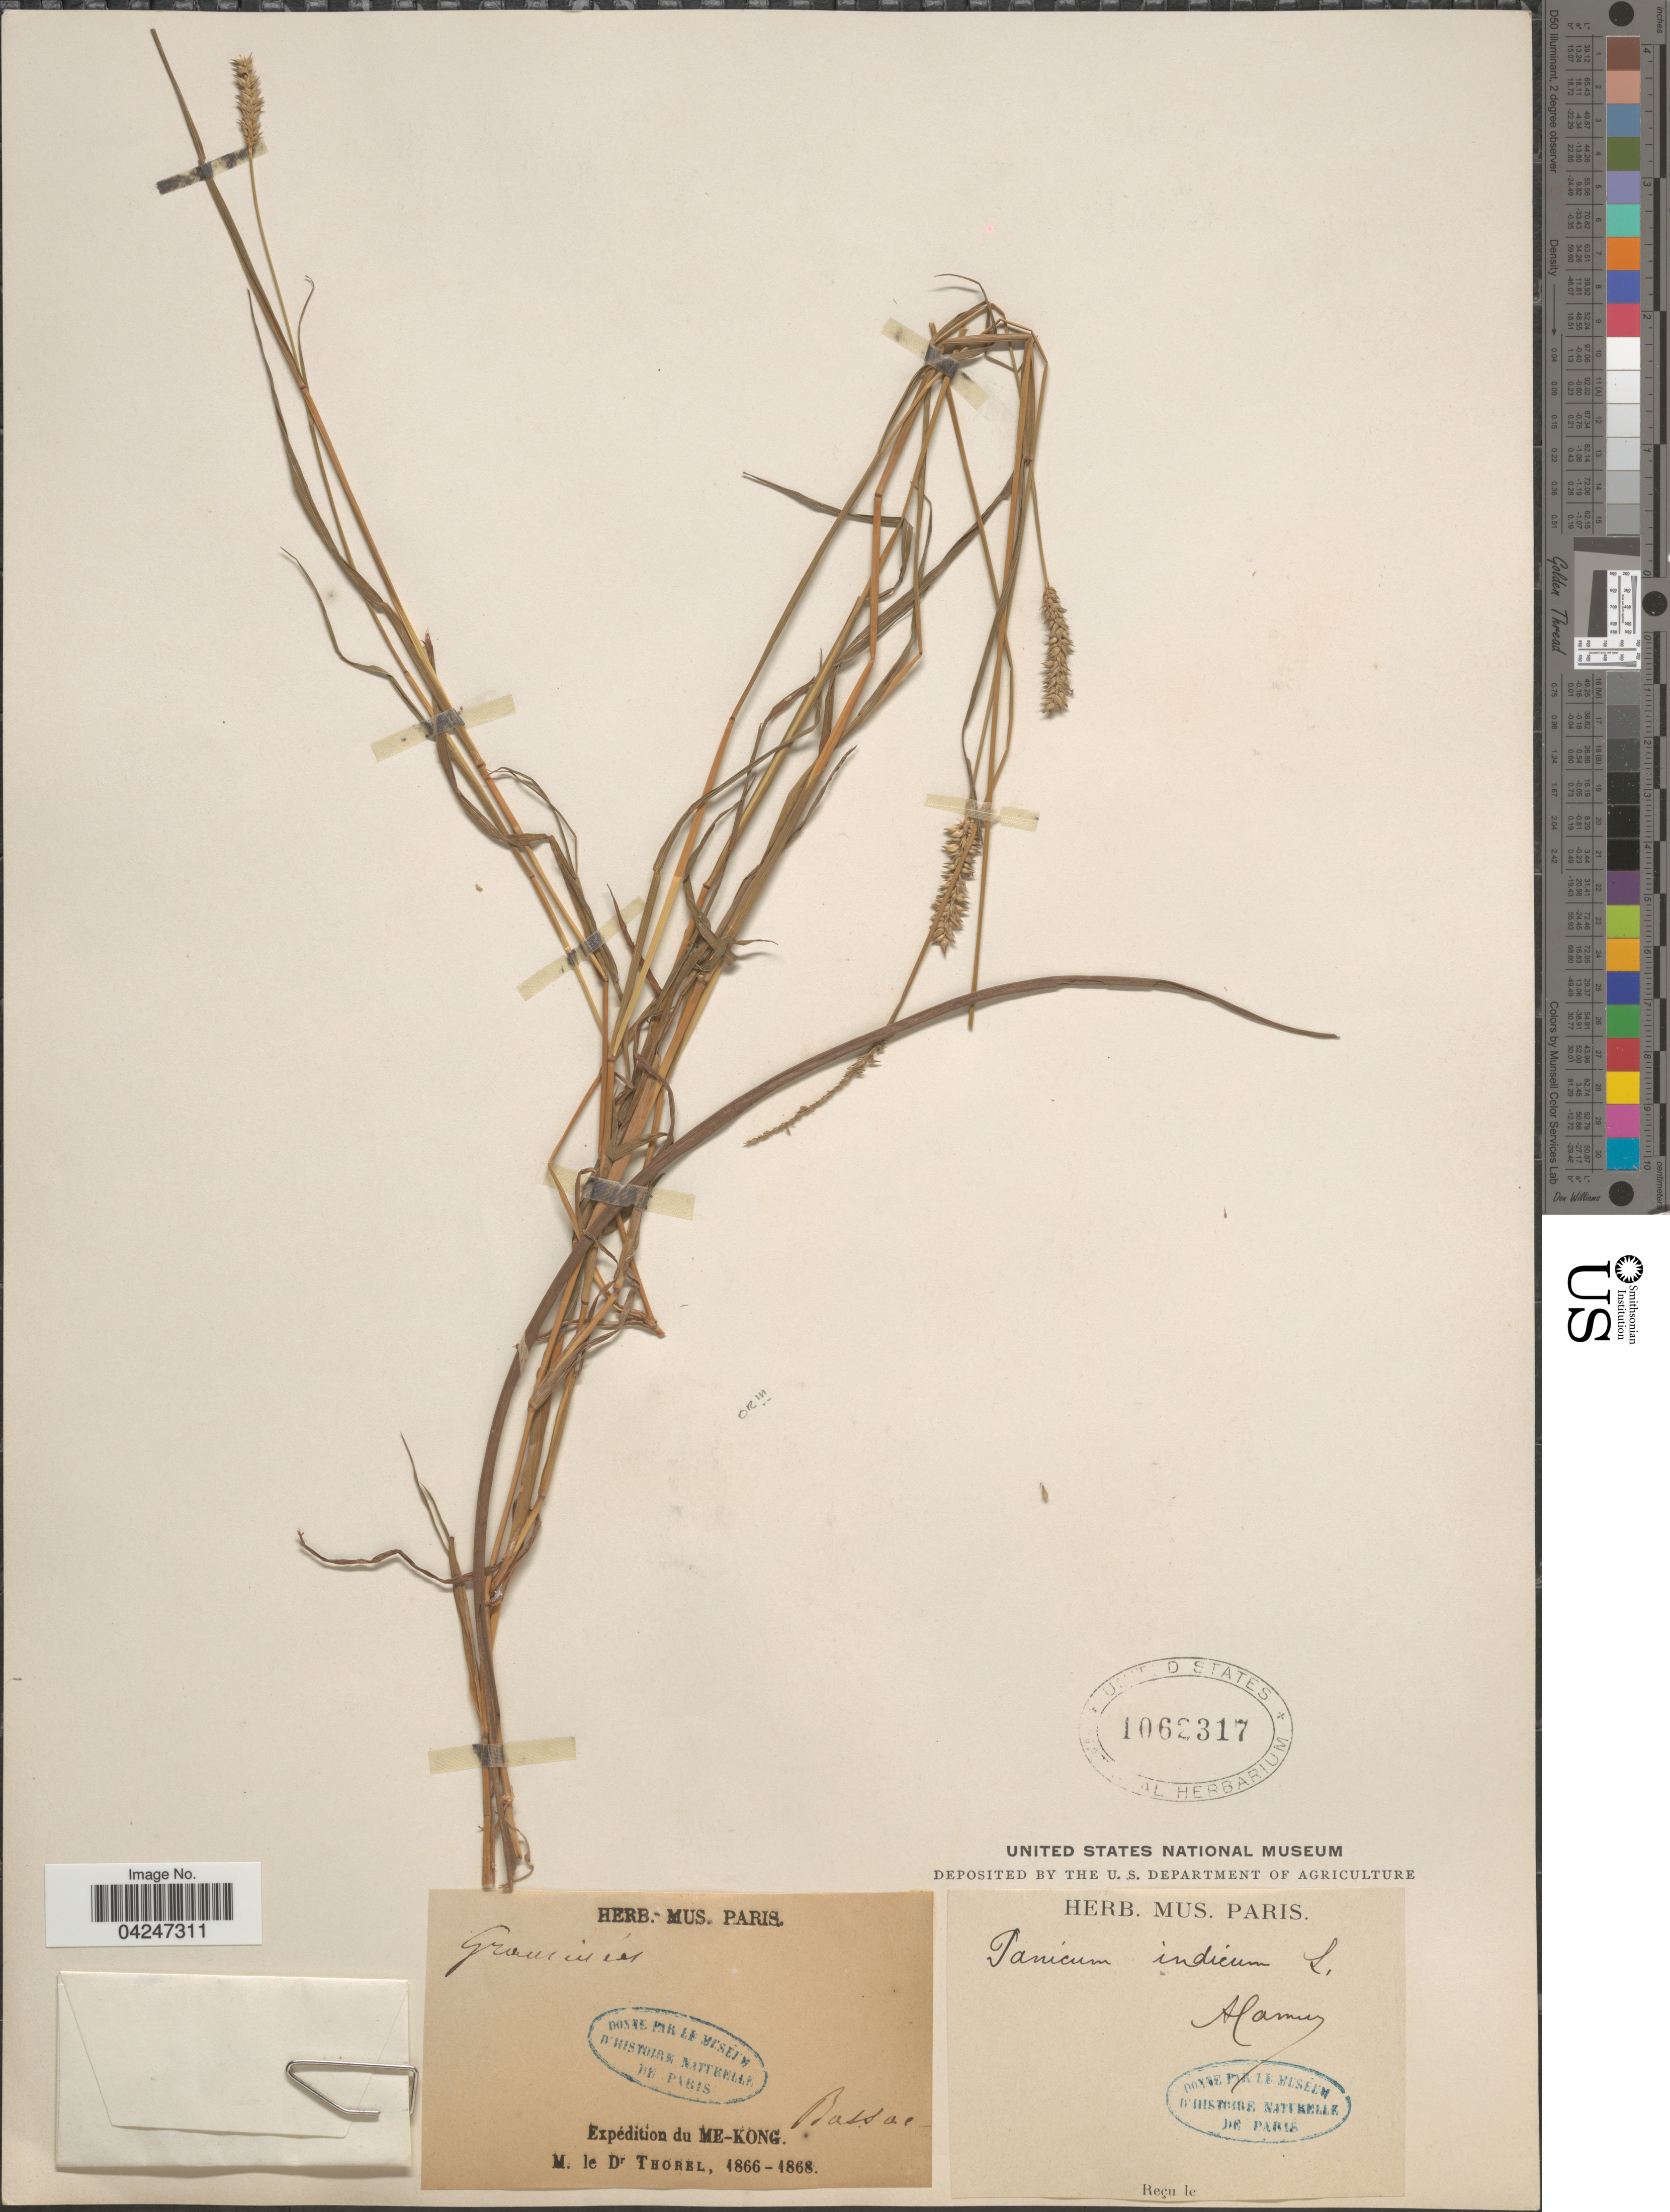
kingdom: Plantae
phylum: Tracheophyta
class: Liliopsida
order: Poales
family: Poaceae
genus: Sacciolepis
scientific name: Sacciolepis indica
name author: (L.) Chase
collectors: Thorel, M. "M. [=Monsieur] Thorel" DO NOT USE (error for C. Thorel)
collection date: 1866/1868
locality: Expedition du Me-Kong.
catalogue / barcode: US 1062317